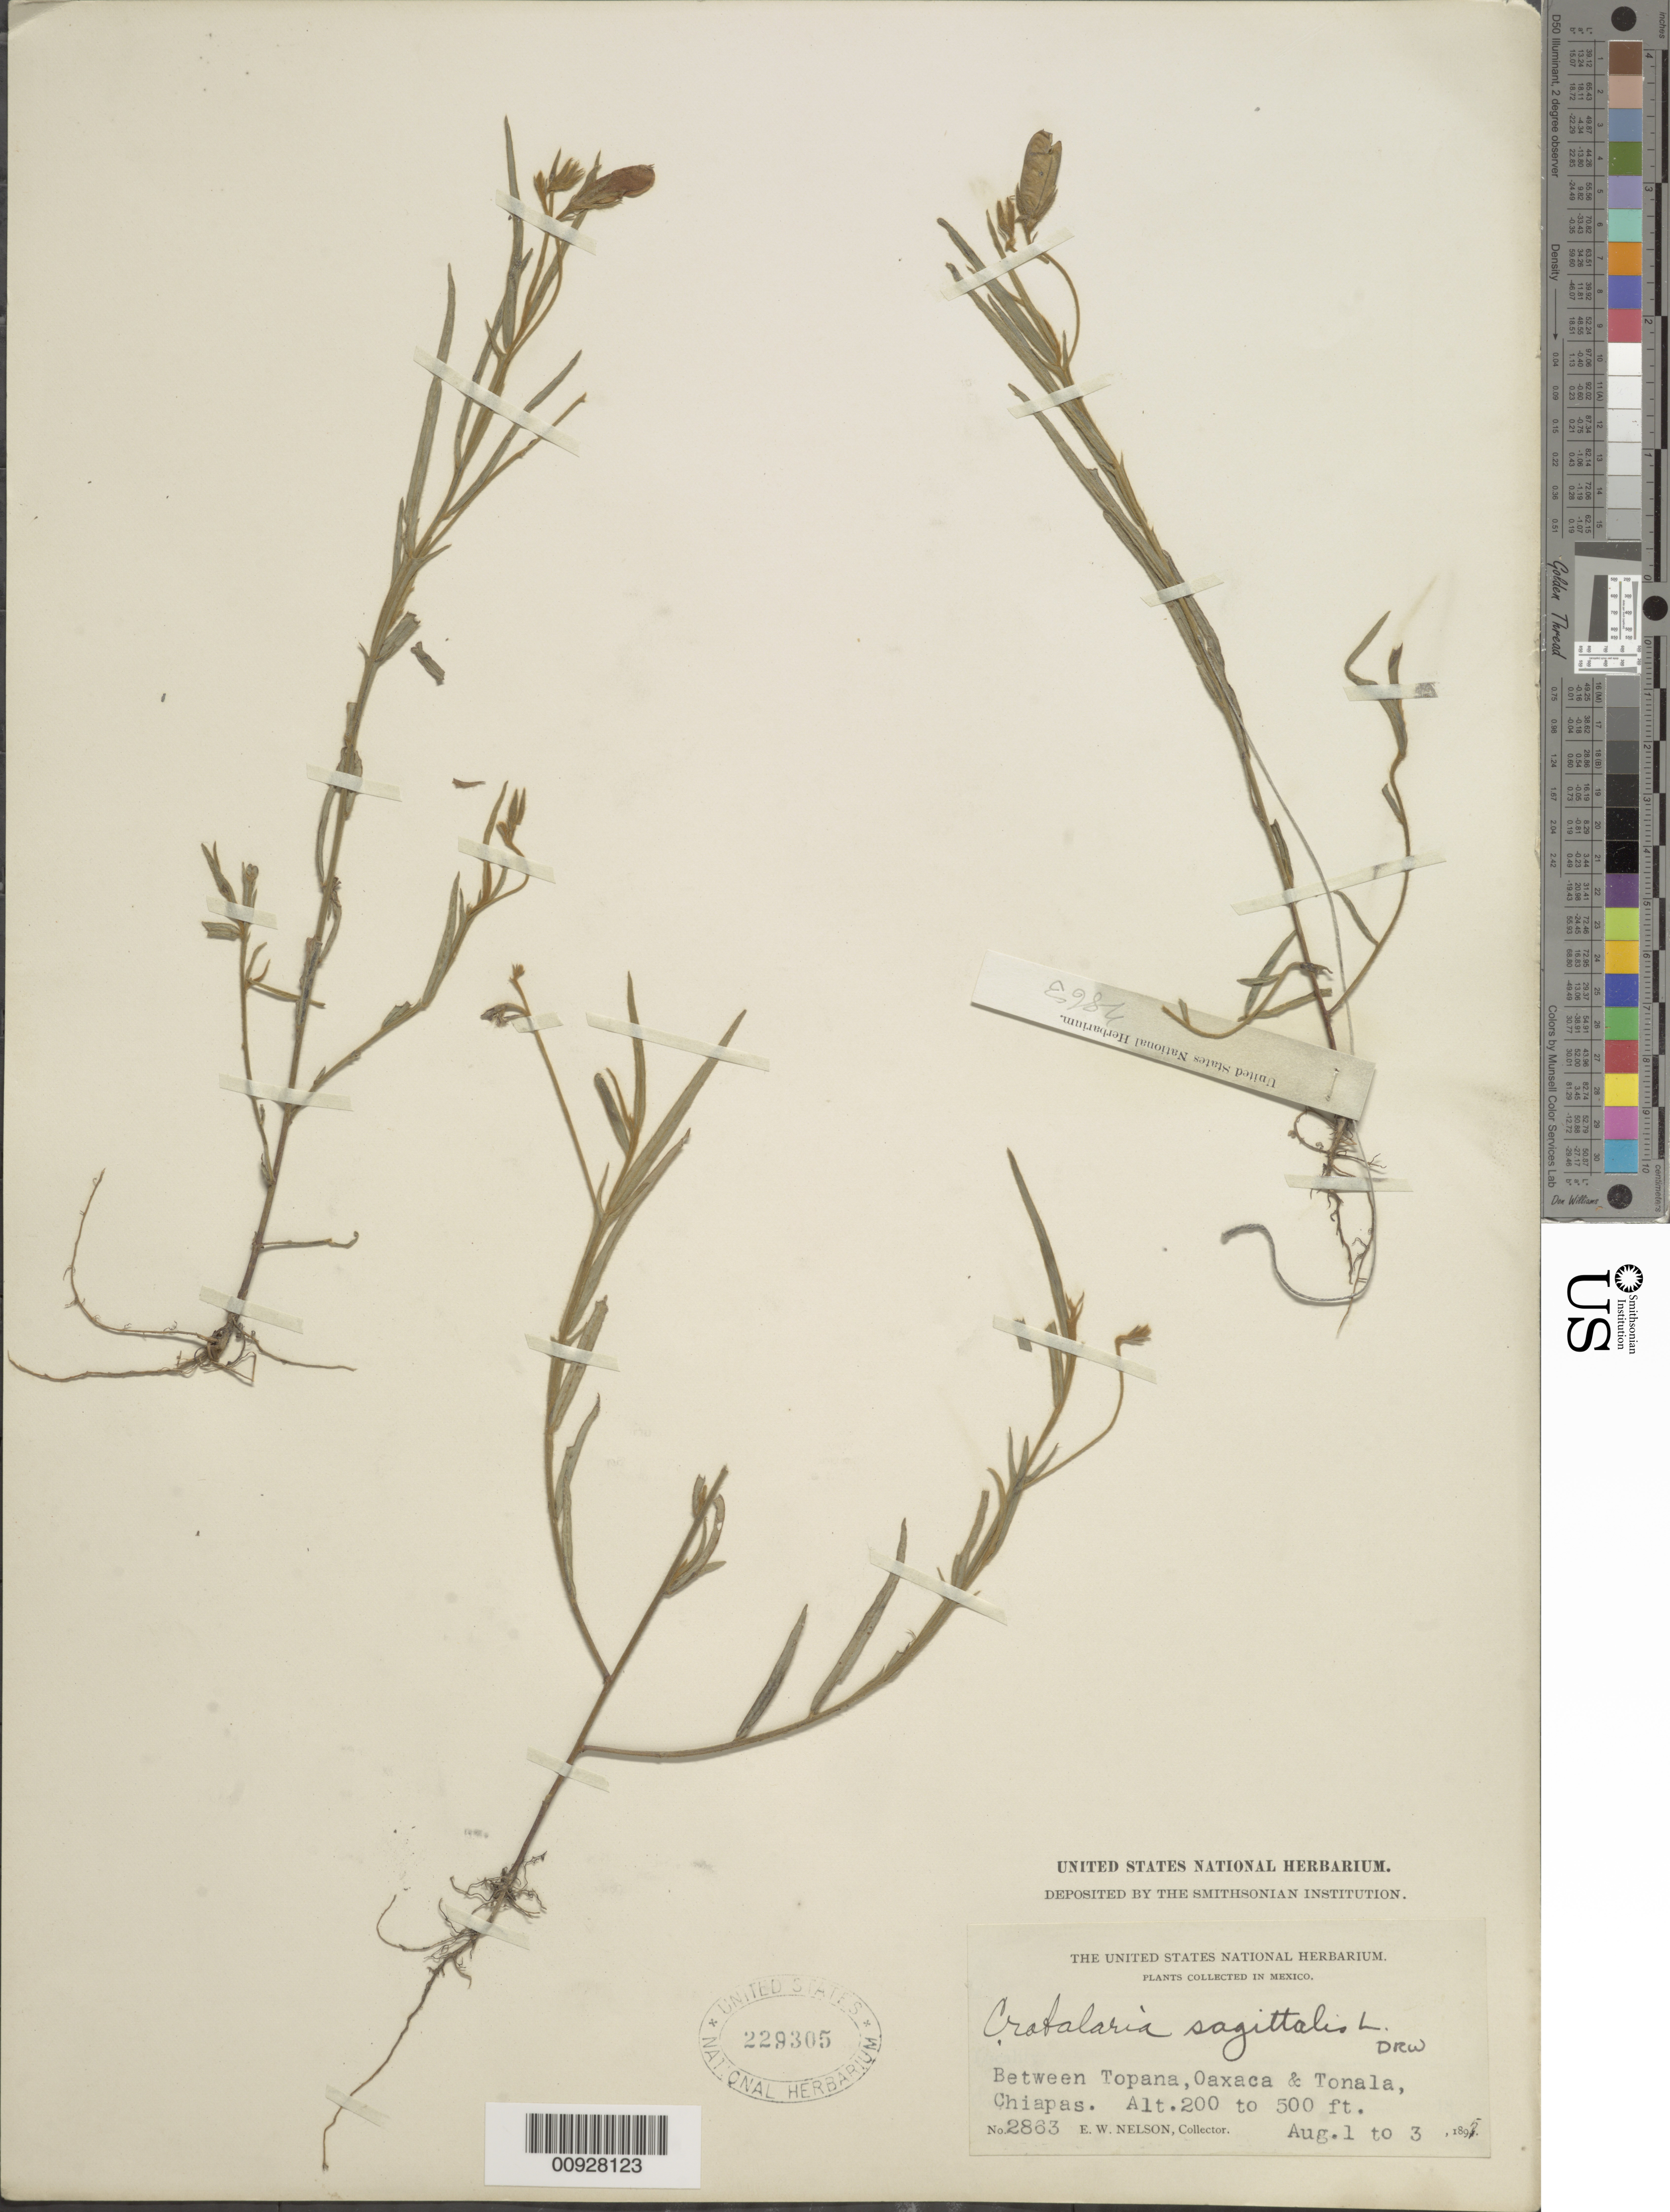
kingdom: Plantae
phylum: Tracheophyta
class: Magnoliopsida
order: Fabales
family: Fabaceae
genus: Crotalaria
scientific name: Crotalaria sagittalis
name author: L.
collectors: E. W. Nelson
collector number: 2863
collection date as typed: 01 Aug 1895 to 03 Aug 1895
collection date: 1895-08-01/1895-08-03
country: Mexico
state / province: Chiapas / Oaxaca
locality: Between Topana, Oaxaca & Tonala, Chiapas.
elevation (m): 61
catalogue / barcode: US 229305